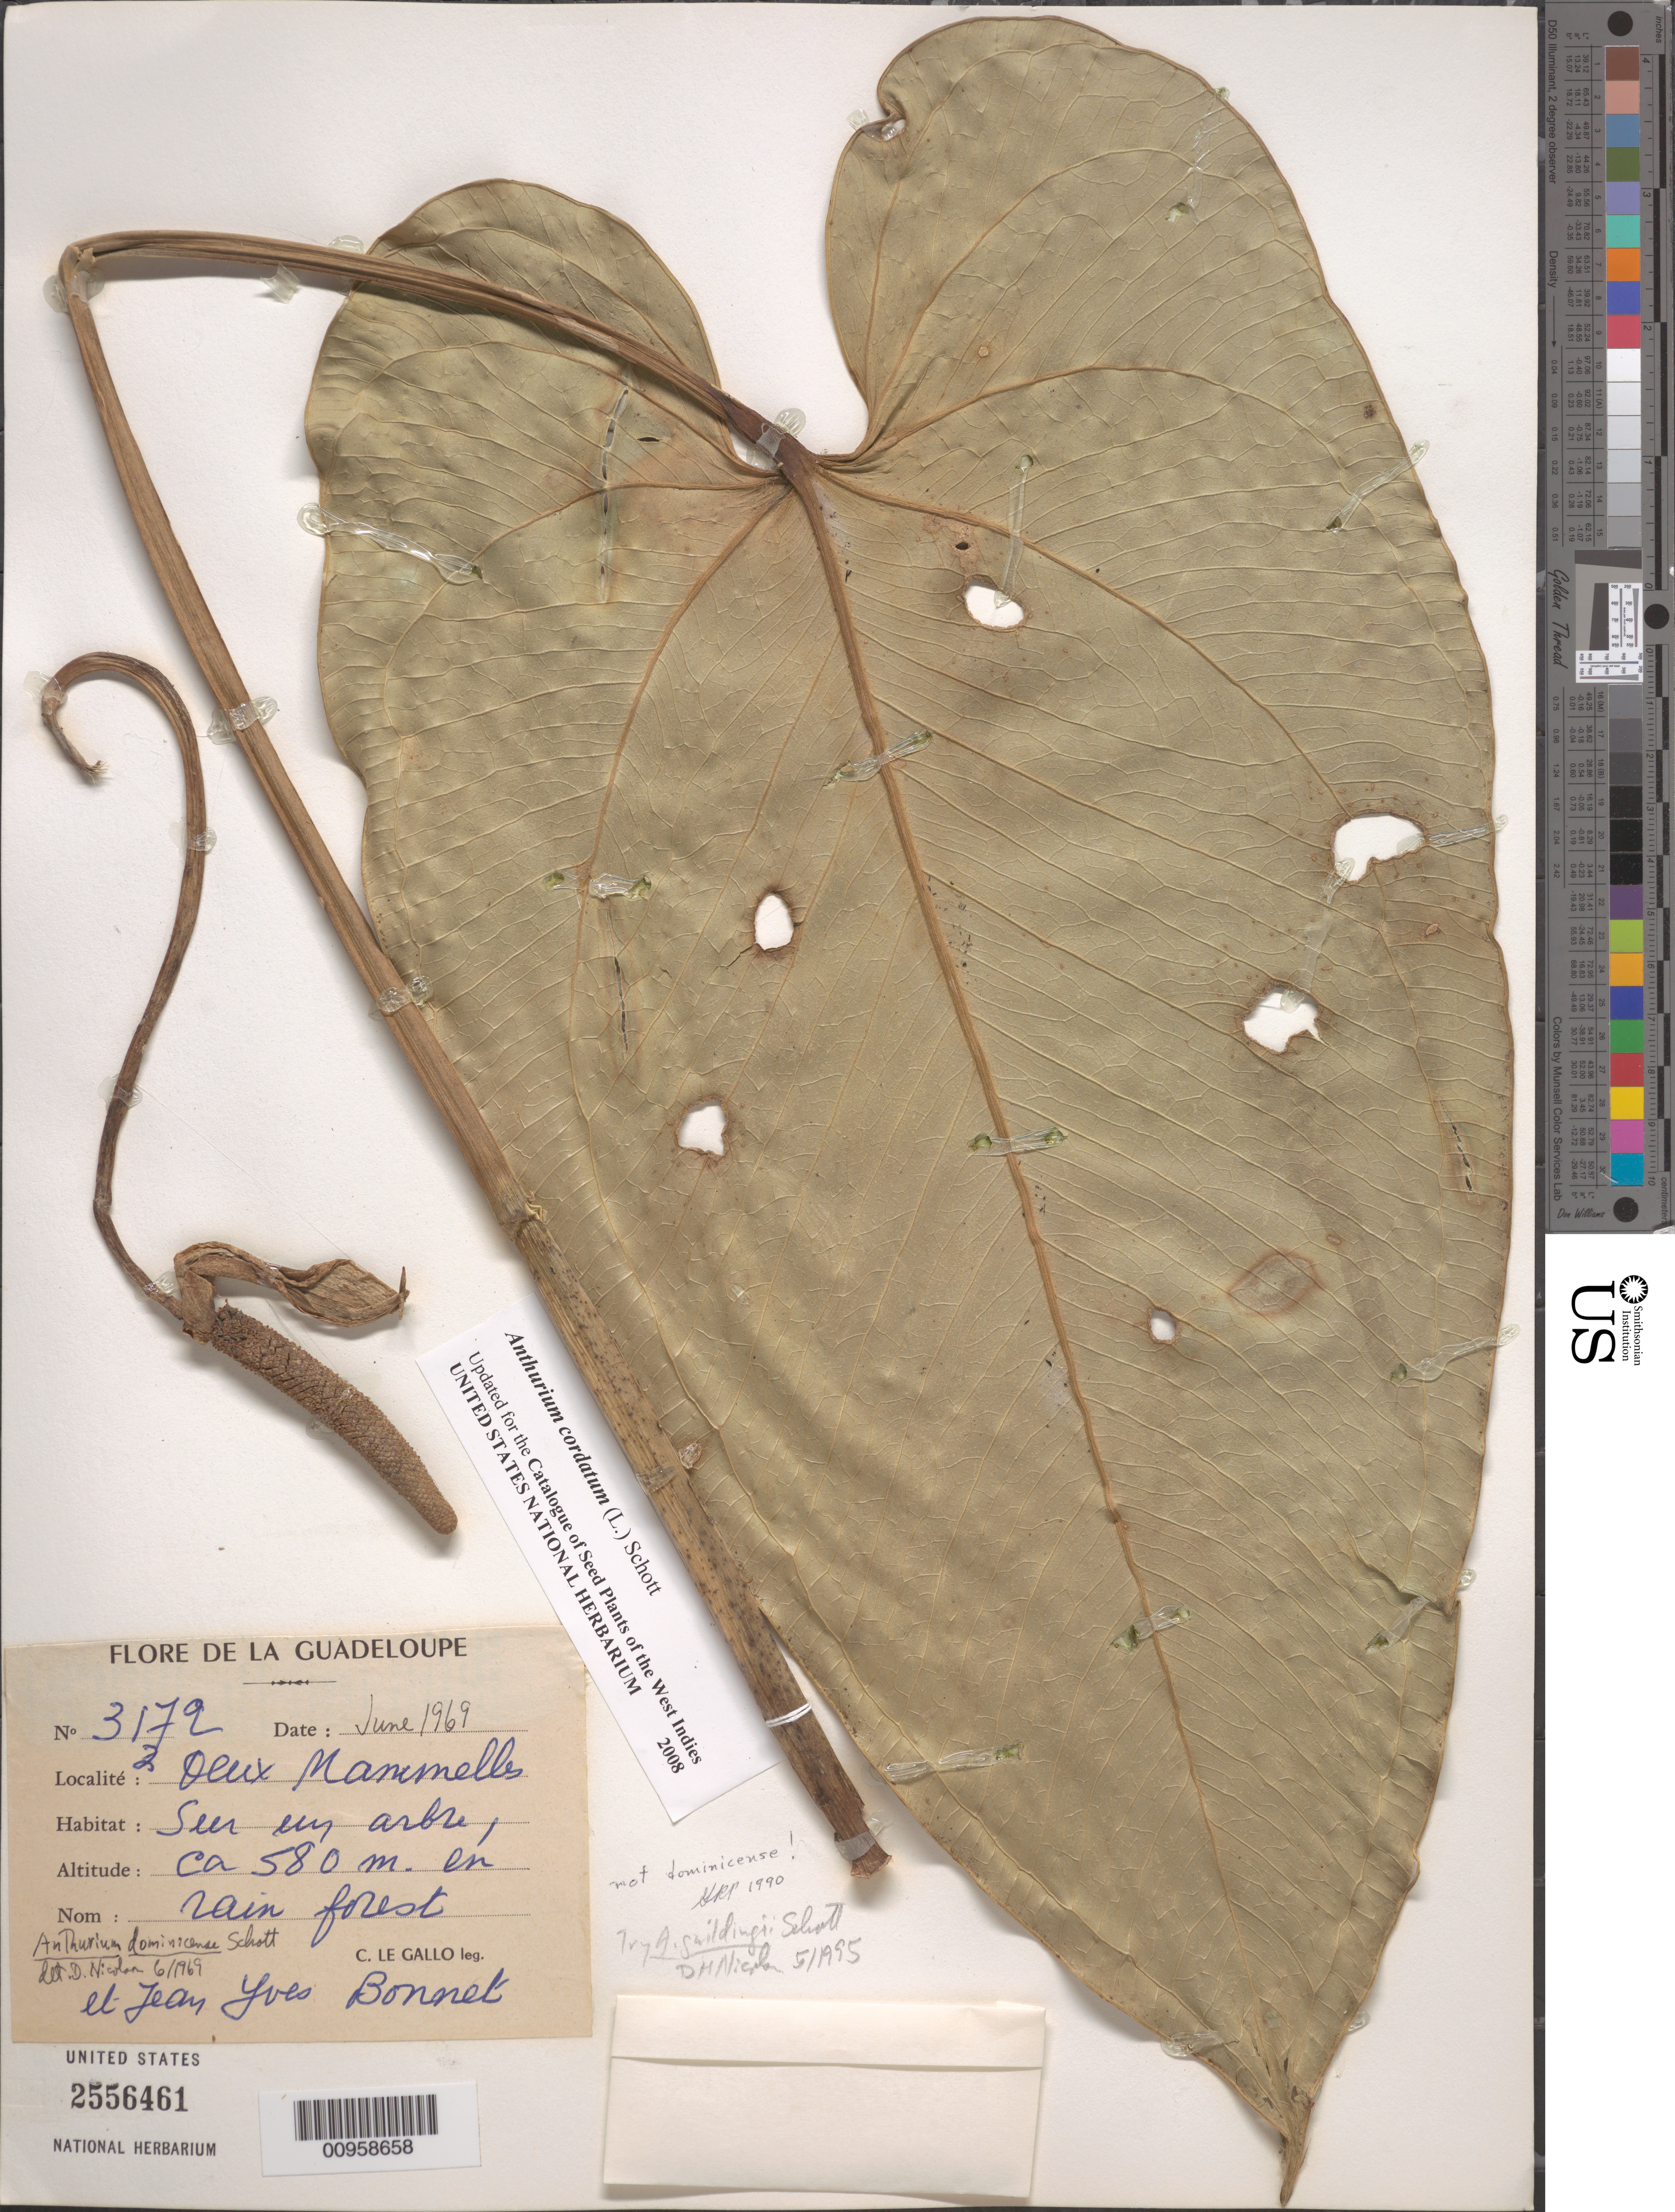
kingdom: Plantae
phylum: Tracheophyta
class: Liliopsida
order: Alismatales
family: Araceae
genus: Anthurium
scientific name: Anthurium cordatum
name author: (L.) Schott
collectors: C. Le Gallo & J. Bonnet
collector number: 3172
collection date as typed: Jun 1969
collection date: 1969-06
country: Guadeloupe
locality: "Deux Mammells"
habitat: Rain forest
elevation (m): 580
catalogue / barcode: US 2556461